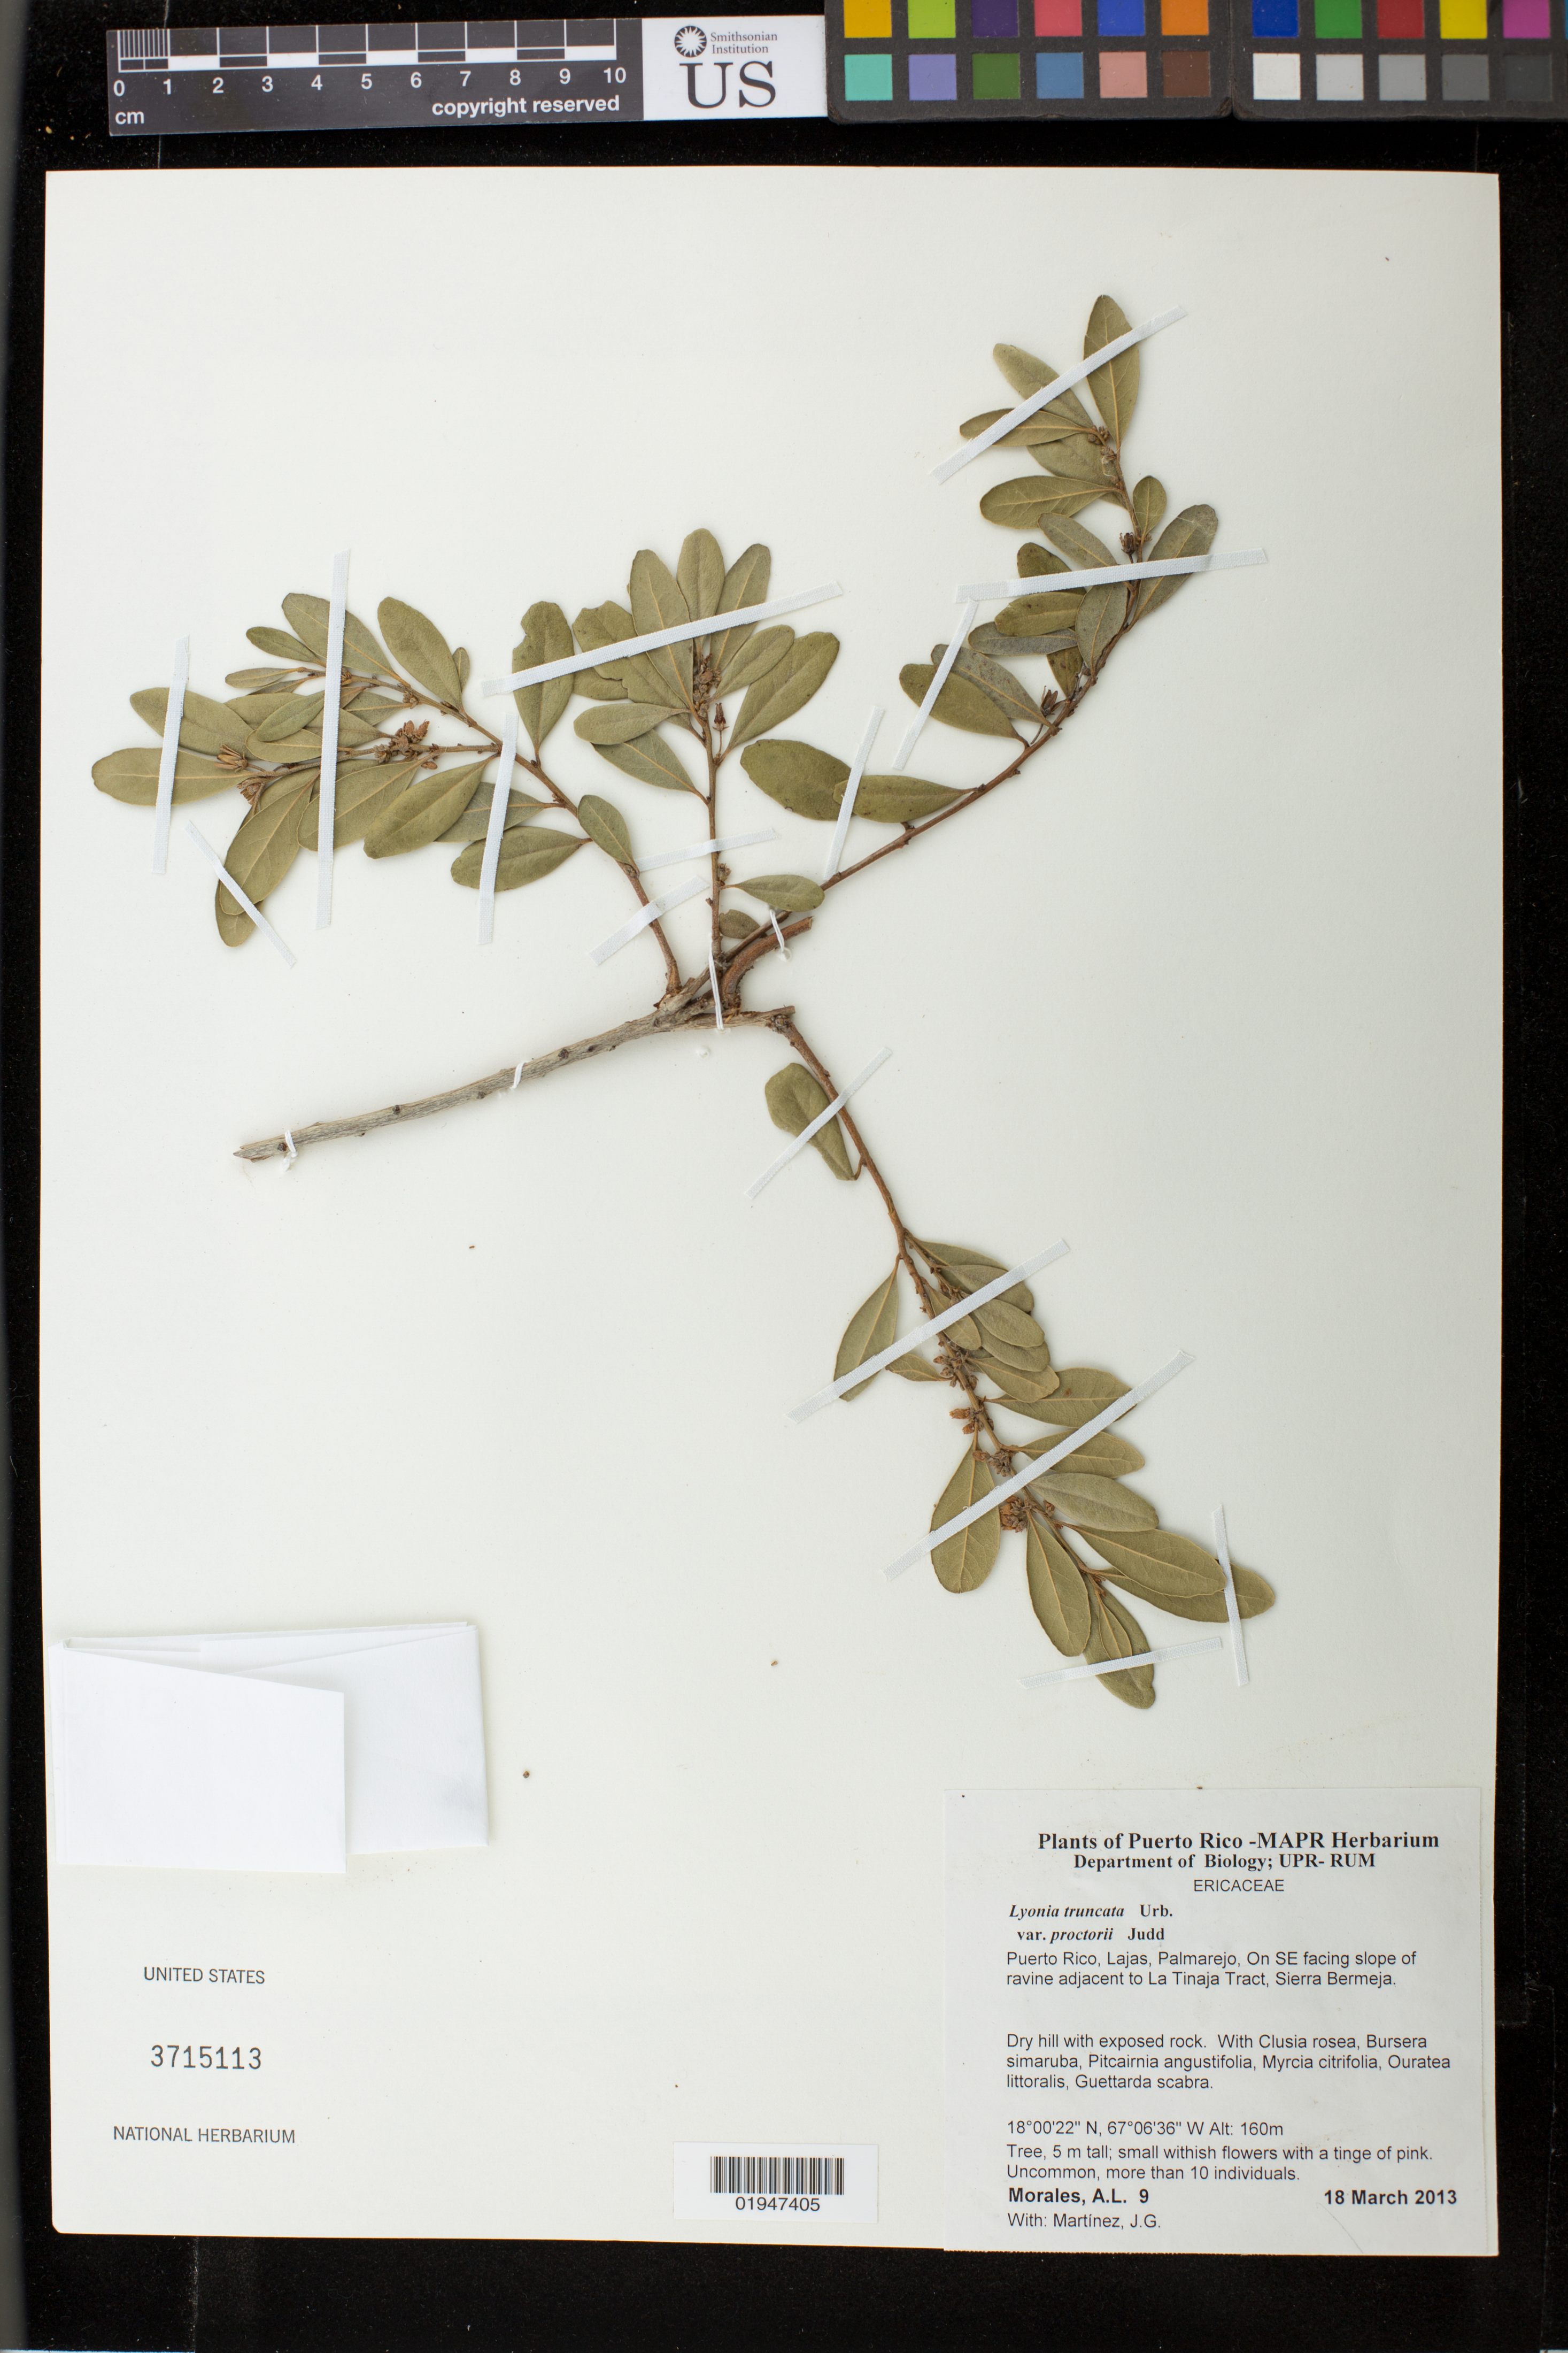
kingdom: Plantae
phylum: Tracheophyta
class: Magnoliopsida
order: Ericales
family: Ericaceae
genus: Lyonia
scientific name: Lyonia truncata var. proctorii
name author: Judd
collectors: A. Morales & J. Martínez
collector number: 9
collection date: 2013-03-18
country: Puerto Rico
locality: Lajas, Palmarejo; on SE facing slope of ravine adjacent to La Tinaja Tract, Sierra Bermeja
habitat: Dry hill with exposed rock. With Clusia rosea, Bursera simaruba, Pitcairnia angustifolia, Myrcia citrifolia, Ouratea littoralis, Guettarda scabra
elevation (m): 160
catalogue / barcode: US 3715113